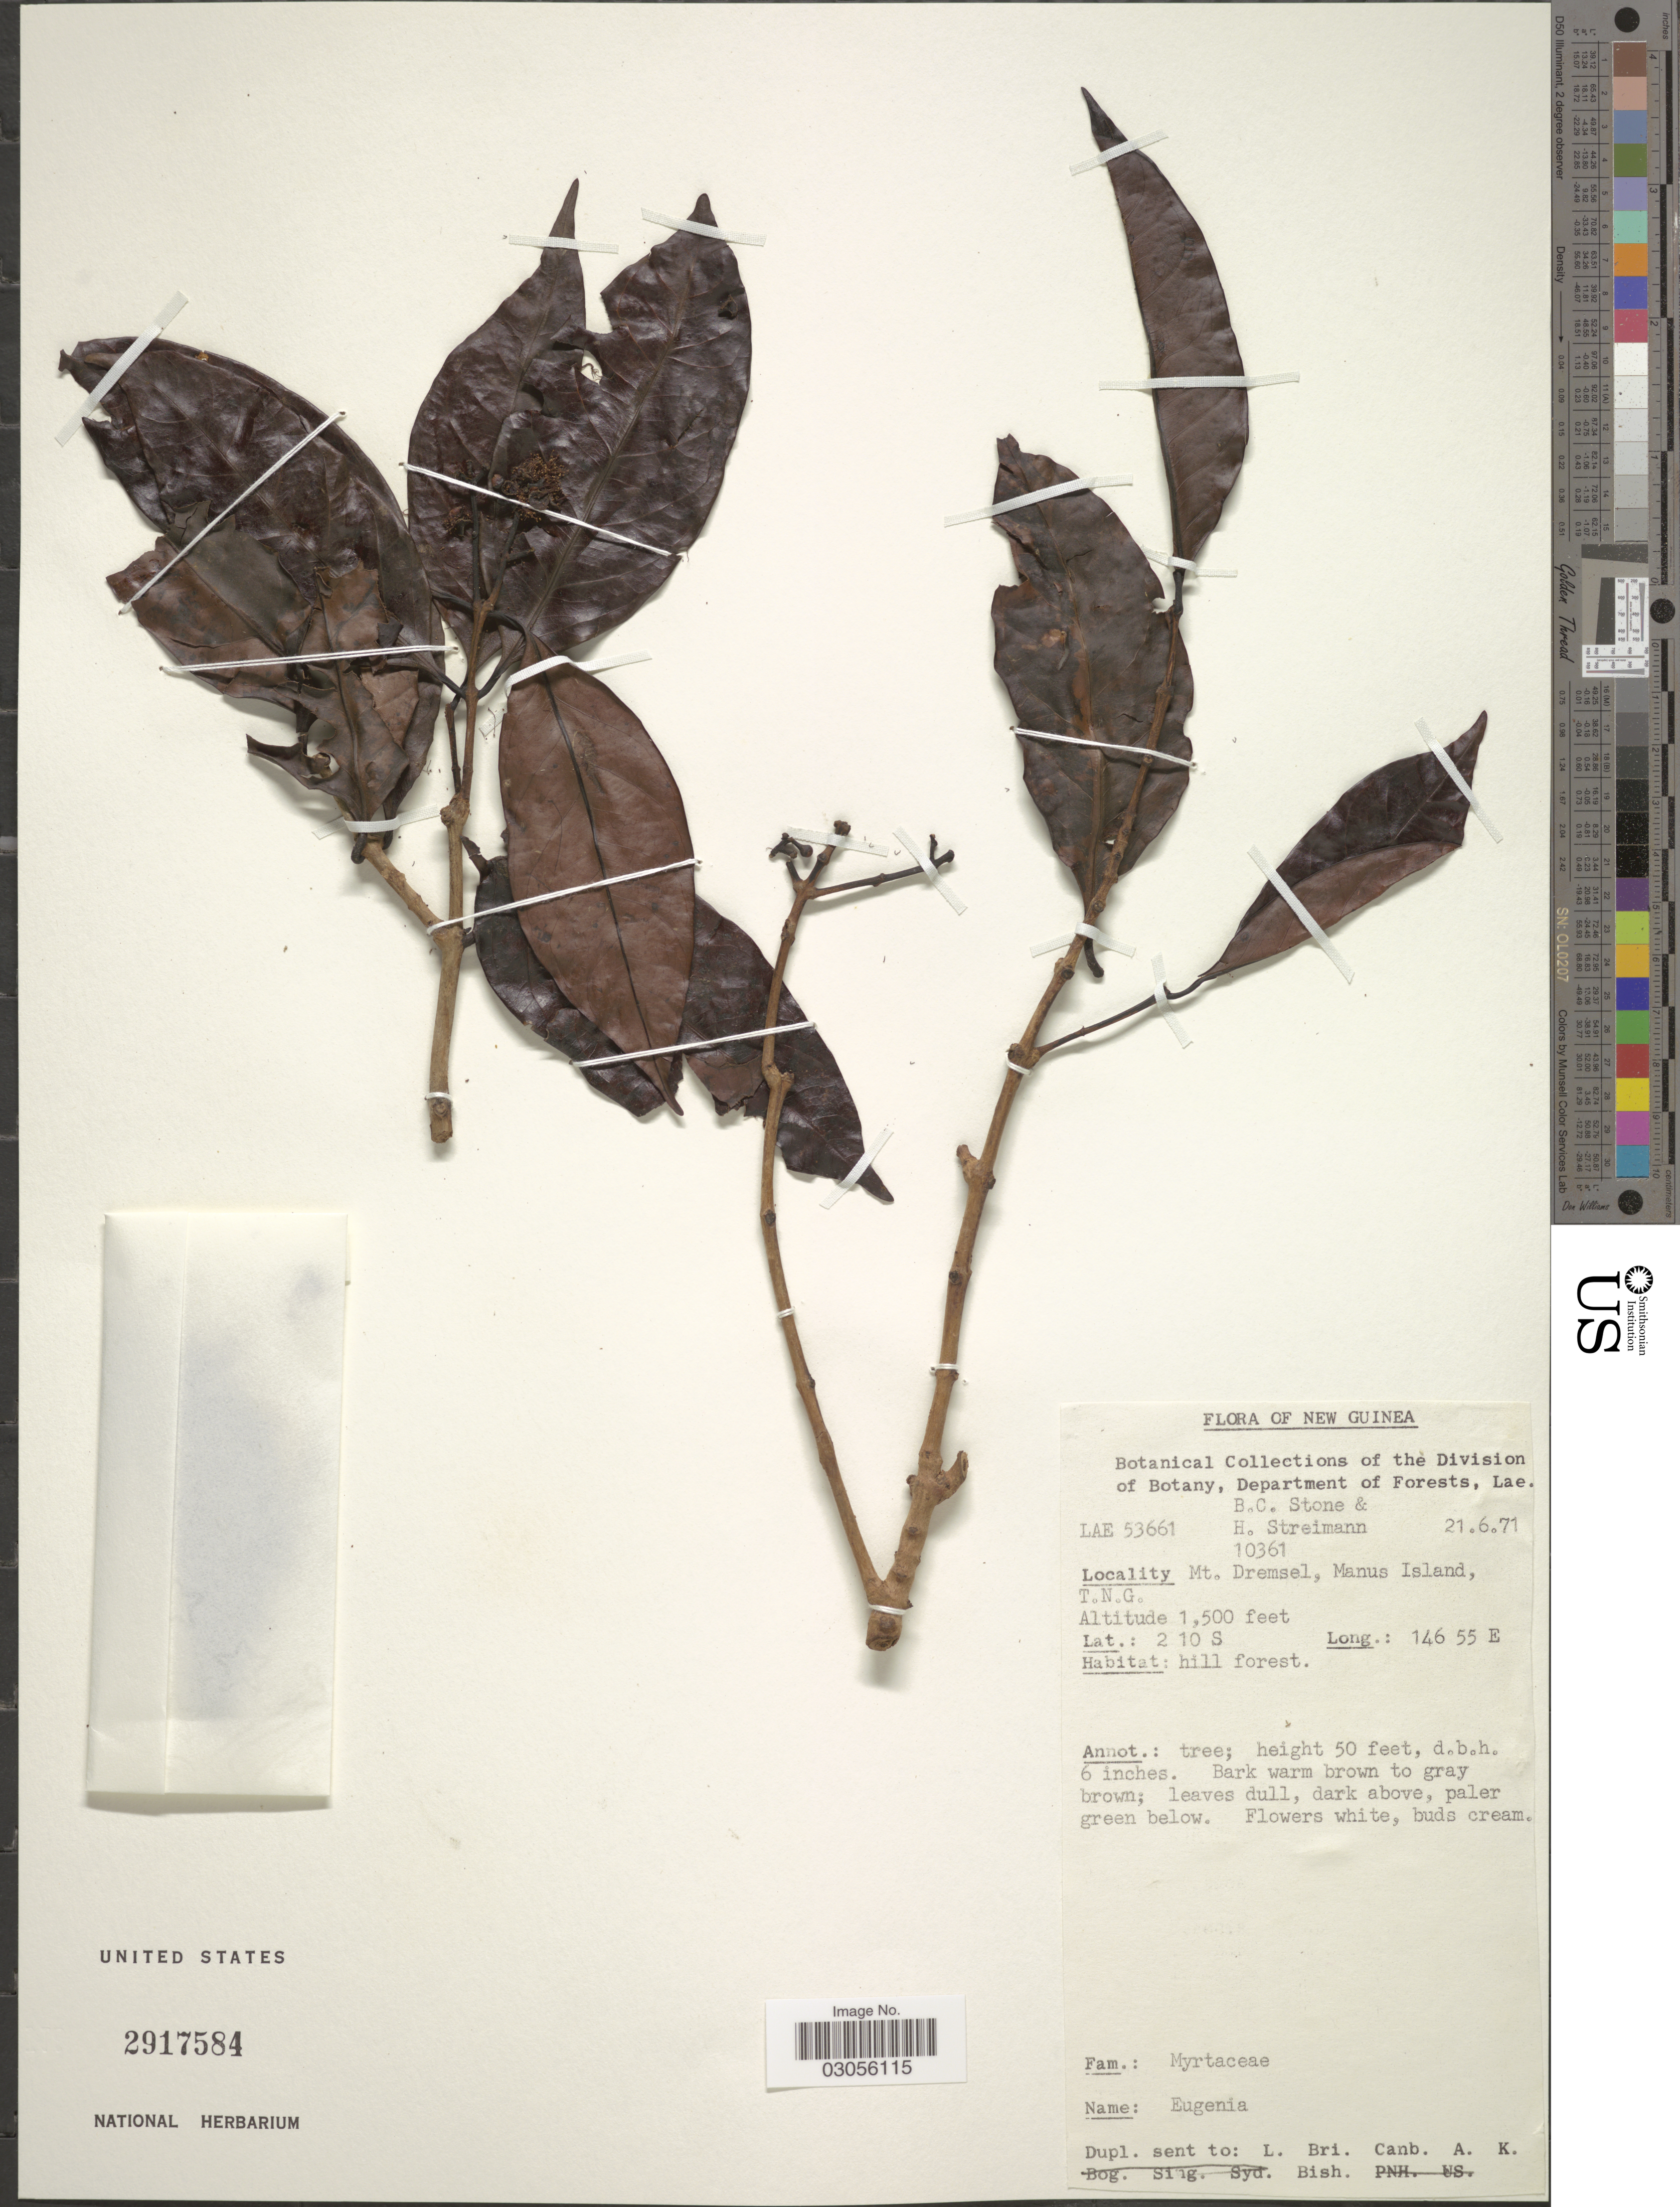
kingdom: Plantae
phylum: Tracheophyta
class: Magnoliopsida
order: Myrtales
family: Myrtaceae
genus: Syzygium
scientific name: Syzygium sp.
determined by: Strong, M. T., (US), Smithsonian Institution - National Museum of Natural History (UNITED STATES)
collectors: B. C. Stone & H. Streimann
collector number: LAE 53661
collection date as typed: Transcribed d/m/y: 21/6/71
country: Papua New Guinea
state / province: Manus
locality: New Guinea. Mt. Dremsel, Manus Island, T.N.G.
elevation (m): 457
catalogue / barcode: US 2917584